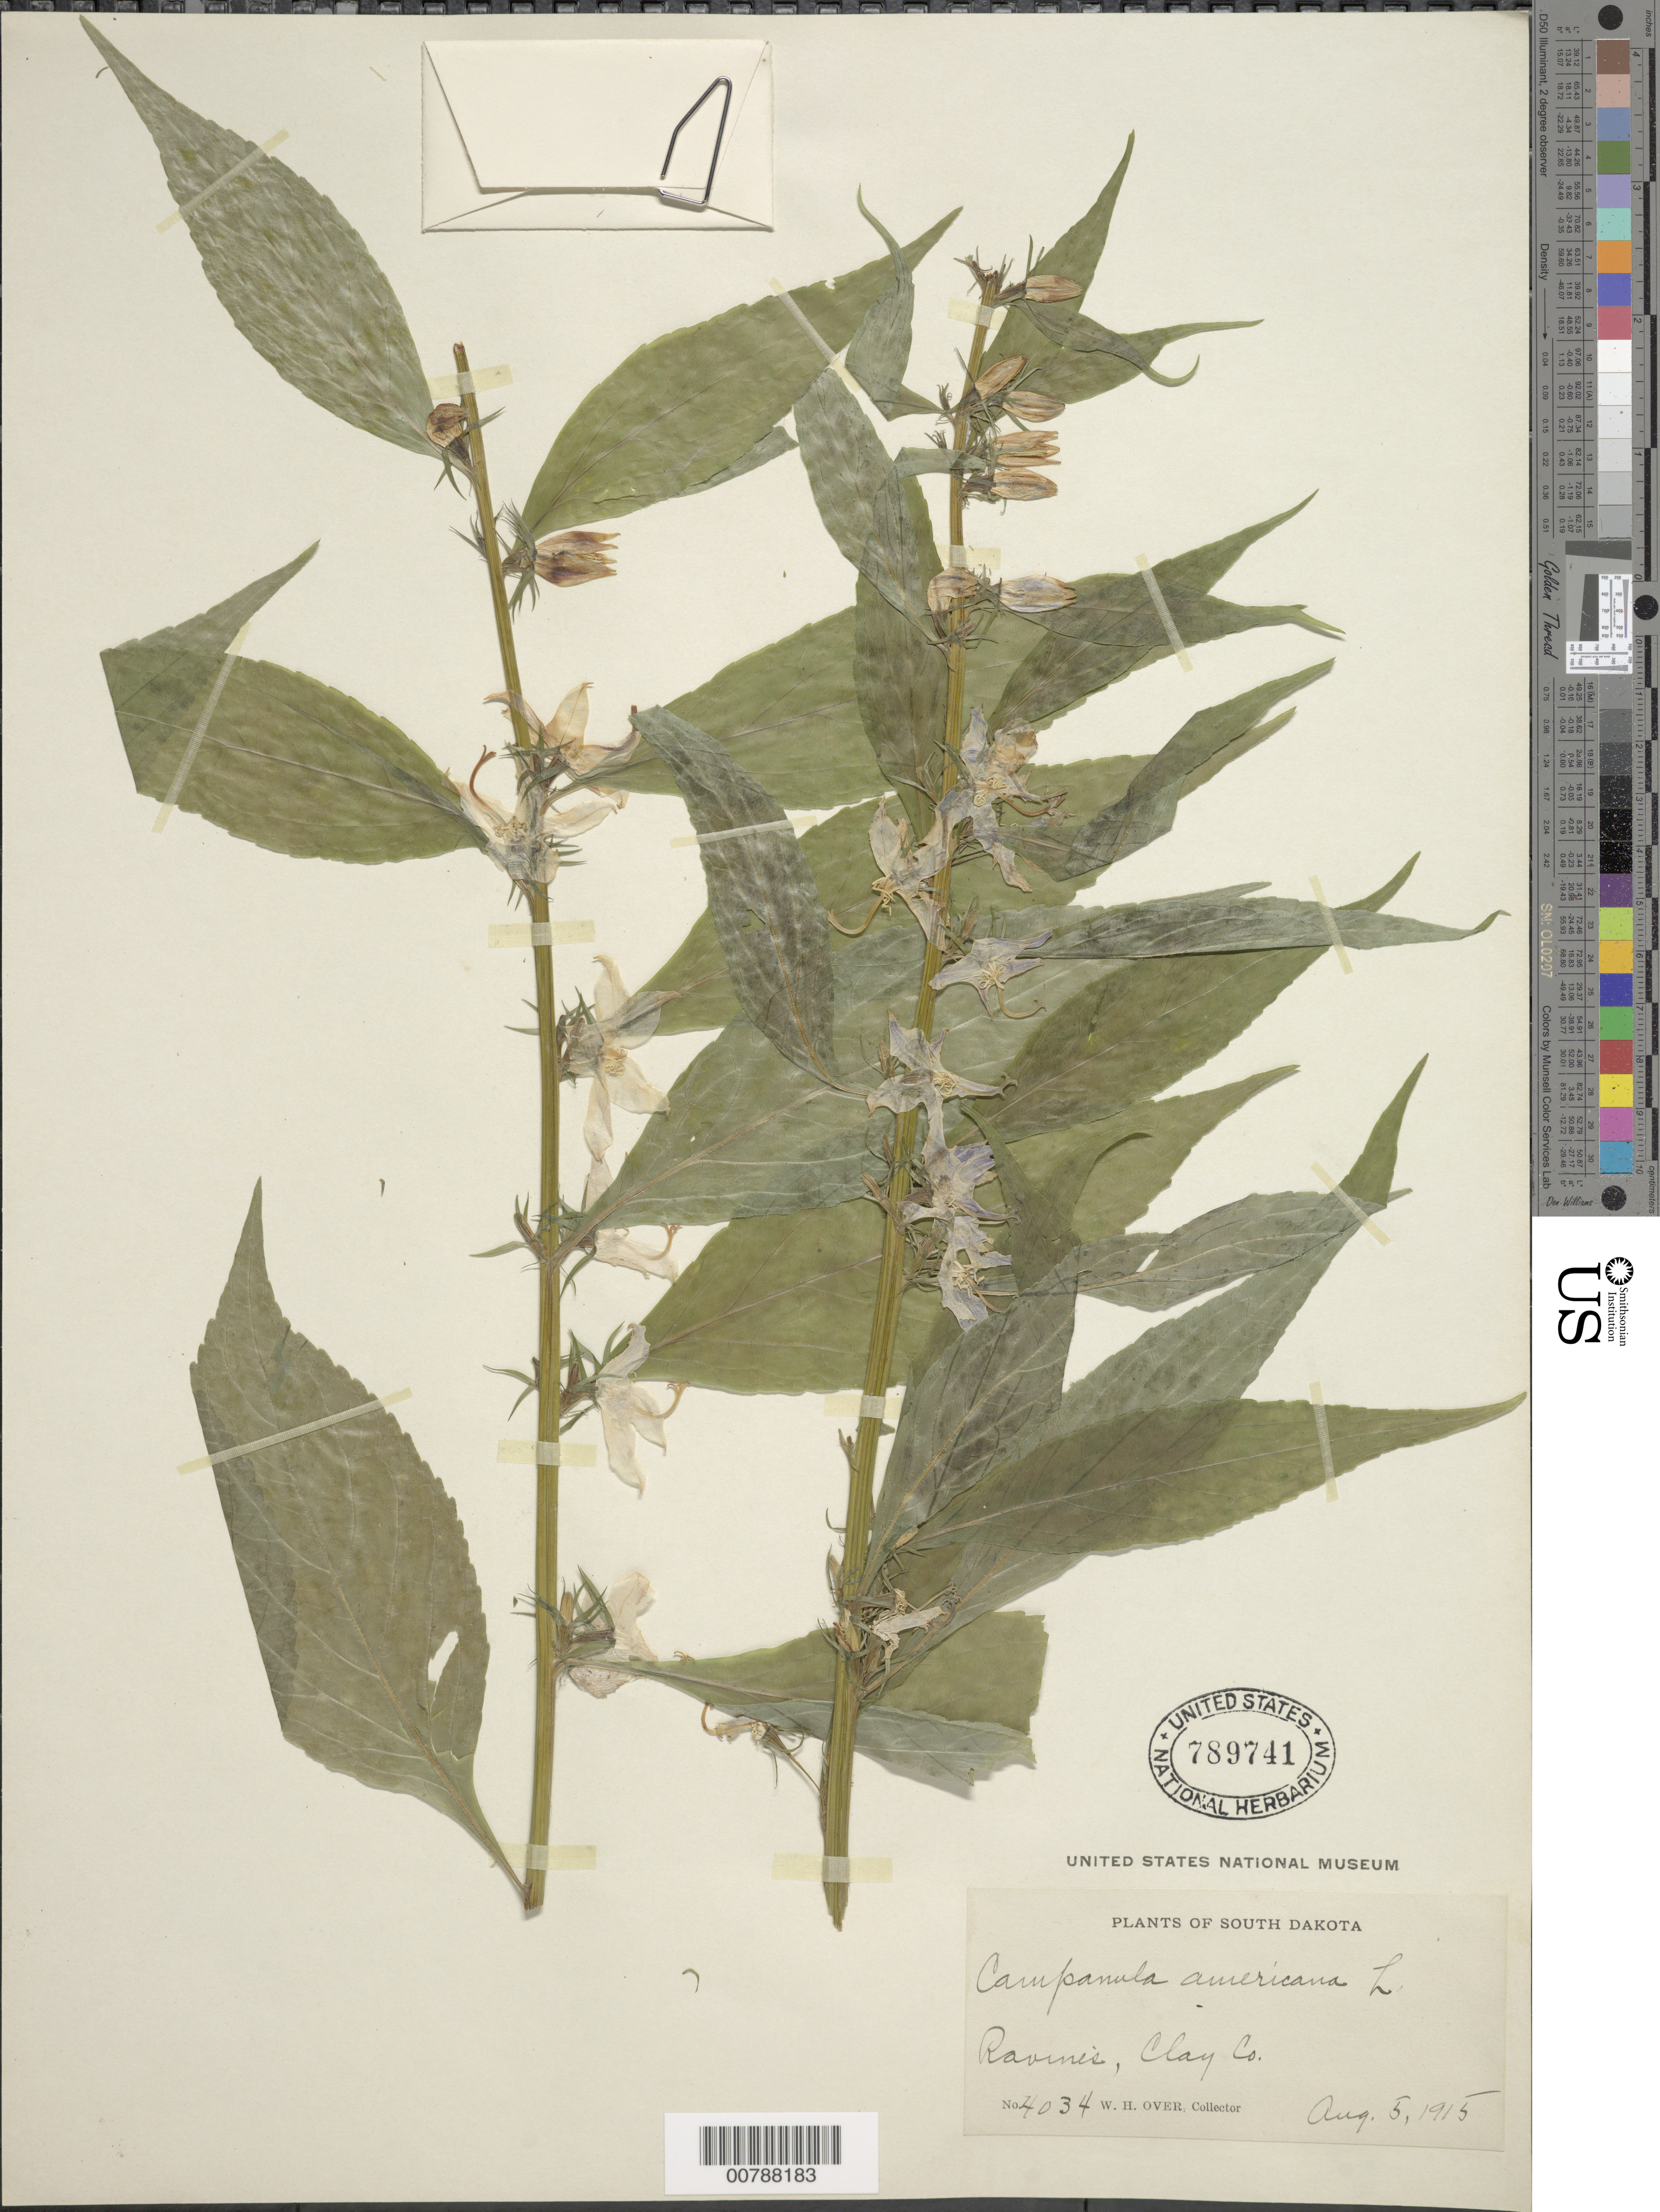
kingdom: Plantae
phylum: Tracheophyta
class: Magnoliopsida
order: Asterales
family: Campanulaceae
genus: Campanula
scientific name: Campanula americana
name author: L.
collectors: W. Over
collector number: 4034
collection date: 1915-08-05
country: United States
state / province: South Dakota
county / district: Clay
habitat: Ravines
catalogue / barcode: US 789741